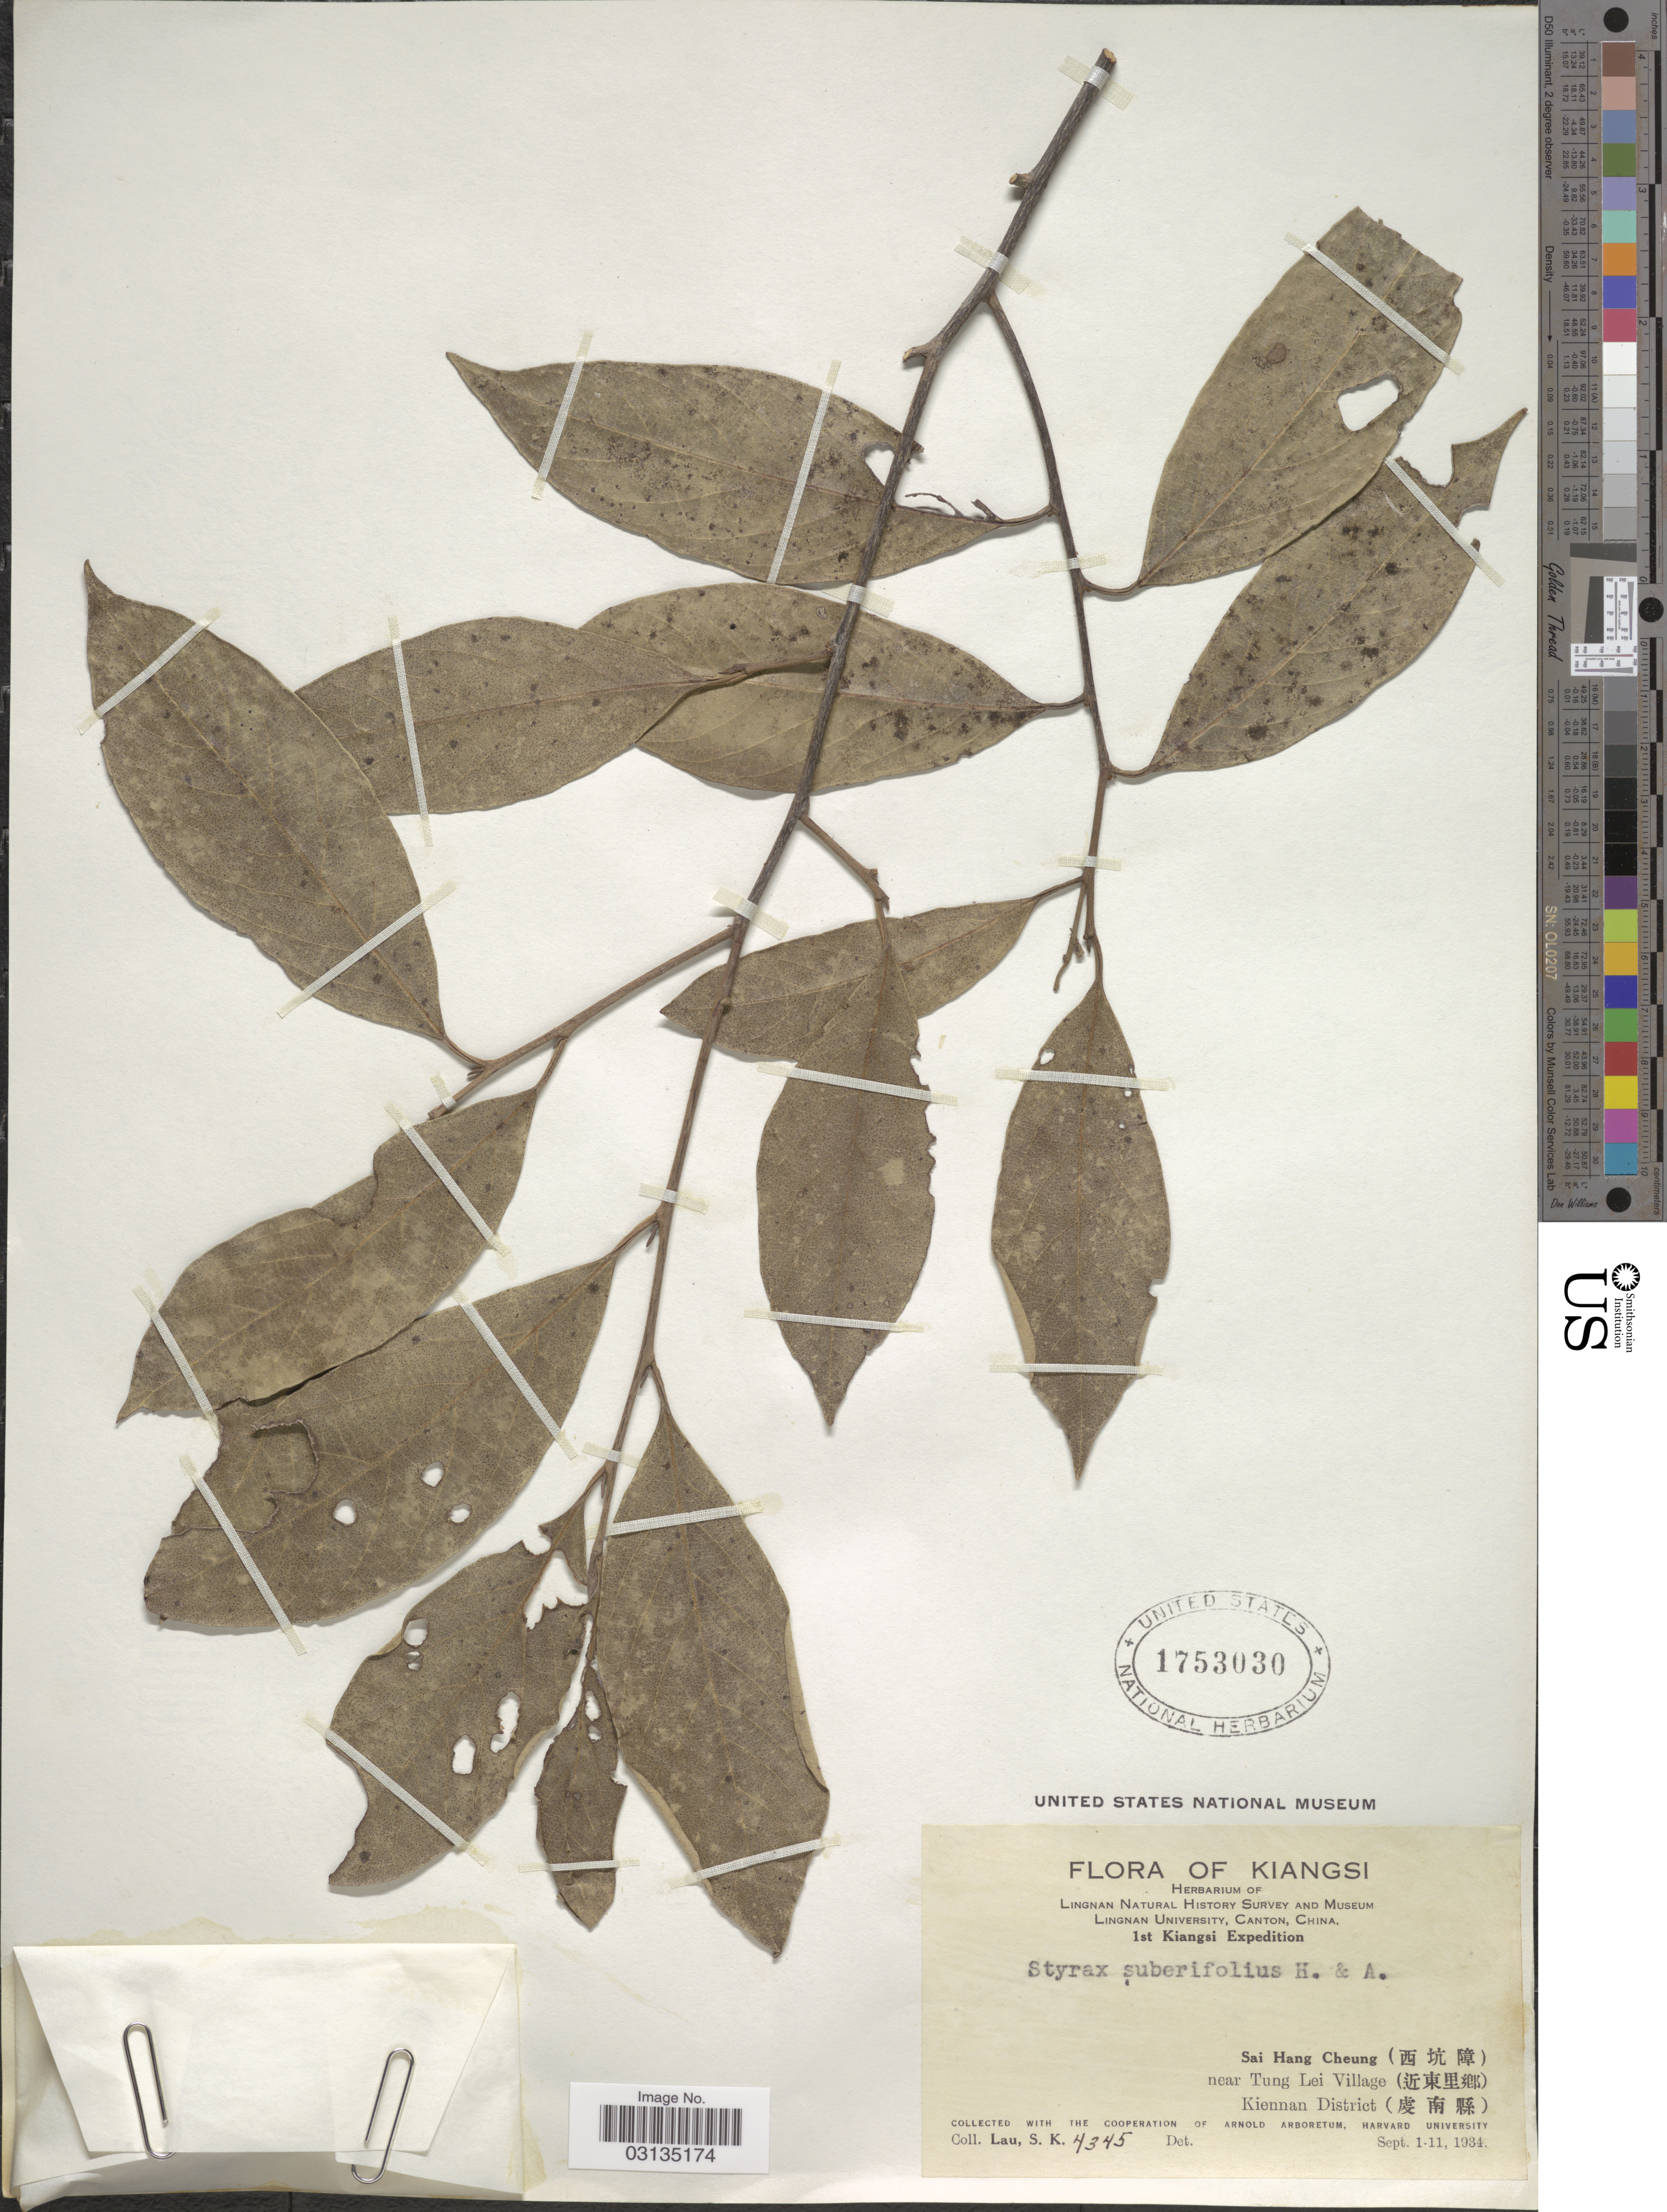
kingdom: Plantae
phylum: Tracheophyta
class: Magnoliopsida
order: Ericales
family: Styracaceae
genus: Styrax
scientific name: Styrax suberifolius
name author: Hook. & Arn.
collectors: S. K. Lau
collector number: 4345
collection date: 1934-09-01/1934-09-11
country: China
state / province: Jiangxi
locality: Kiangsi, Sai Hang Cheung, near Tung Lei Village, Kiennan District.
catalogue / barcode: US 1753030